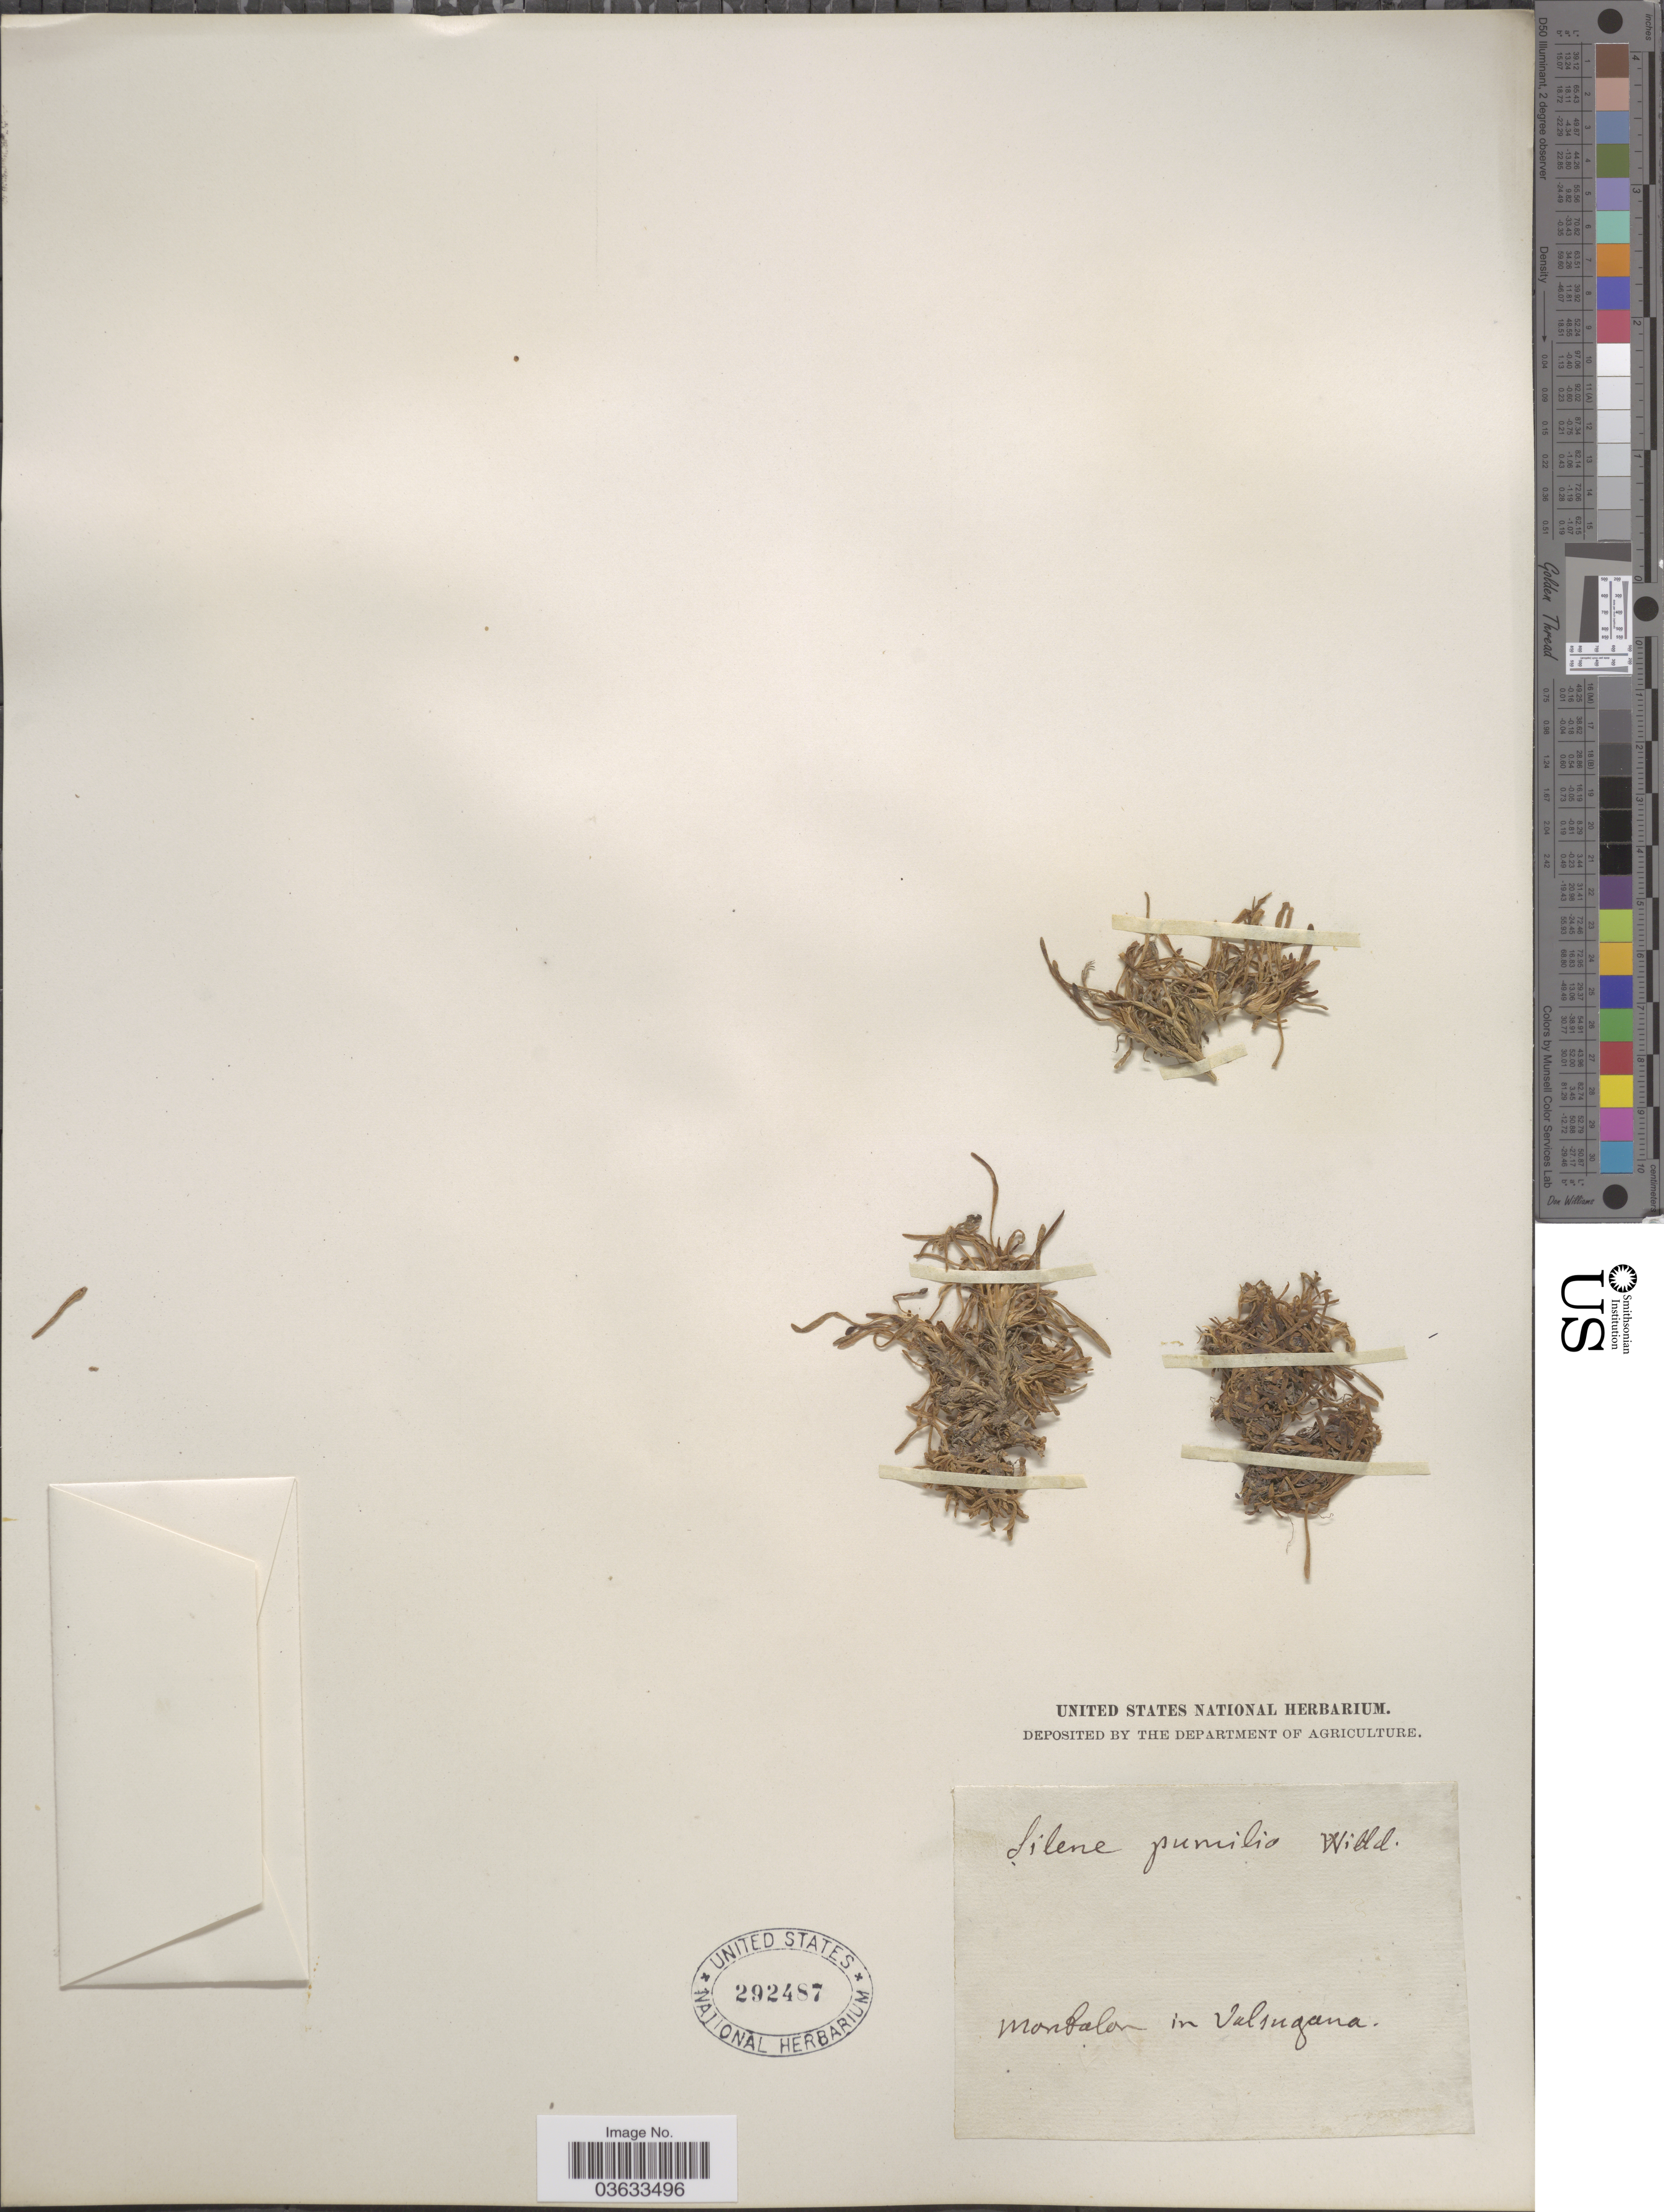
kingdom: Plantae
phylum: Tracheophyta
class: Magnoliopsida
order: Caryophyllales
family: Caryophyllaceae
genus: Silene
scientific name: Silene pumilio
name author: (L.) Wulfen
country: Italy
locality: Monbalen in Valsugana.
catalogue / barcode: US 292487